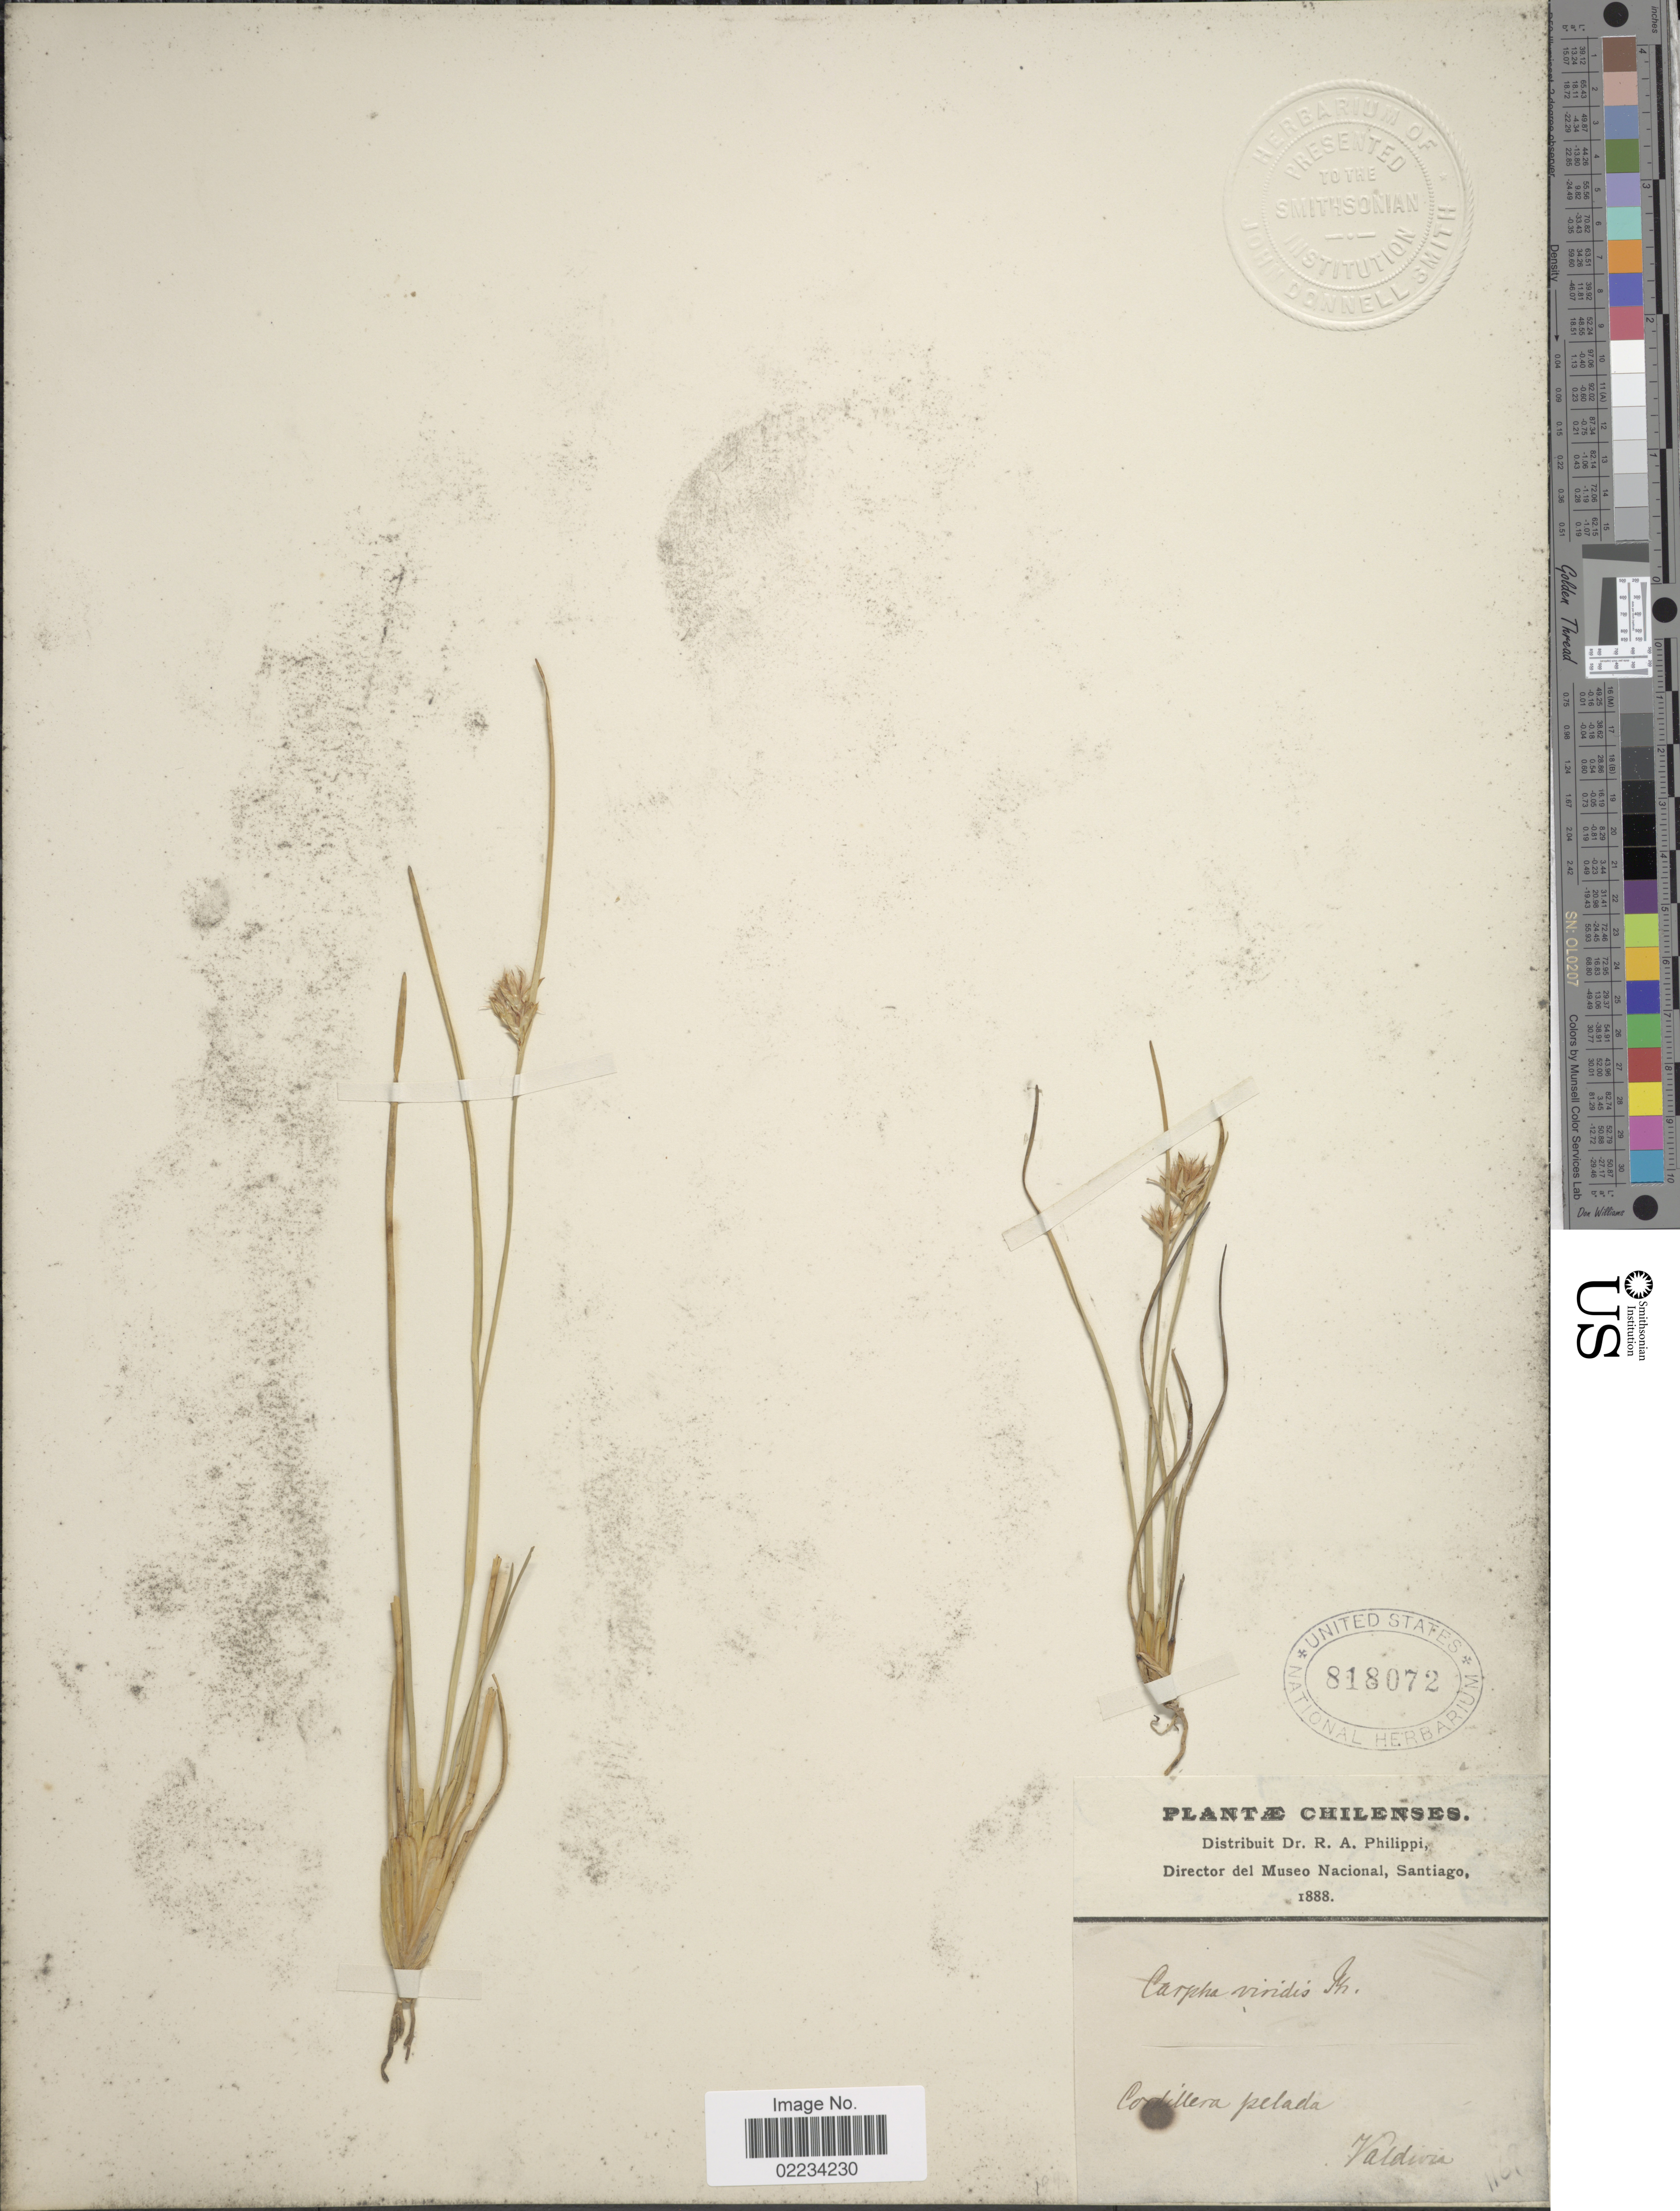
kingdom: Plantae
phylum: Tracheophyta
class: Liliopsida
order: Poales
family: Cyperaceae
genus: Carpha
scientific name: Carpha schoenoides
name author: Banks & Sol. ex Hook. f.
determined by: Strong, Mark T., (BOT), Smithsonian Institution - National Museum of Natural History (UNITED STATES)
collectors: ex. herb. R.A. Philippi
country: Chile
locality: Cordillera pelada, Valdivia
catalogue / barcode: US 818072